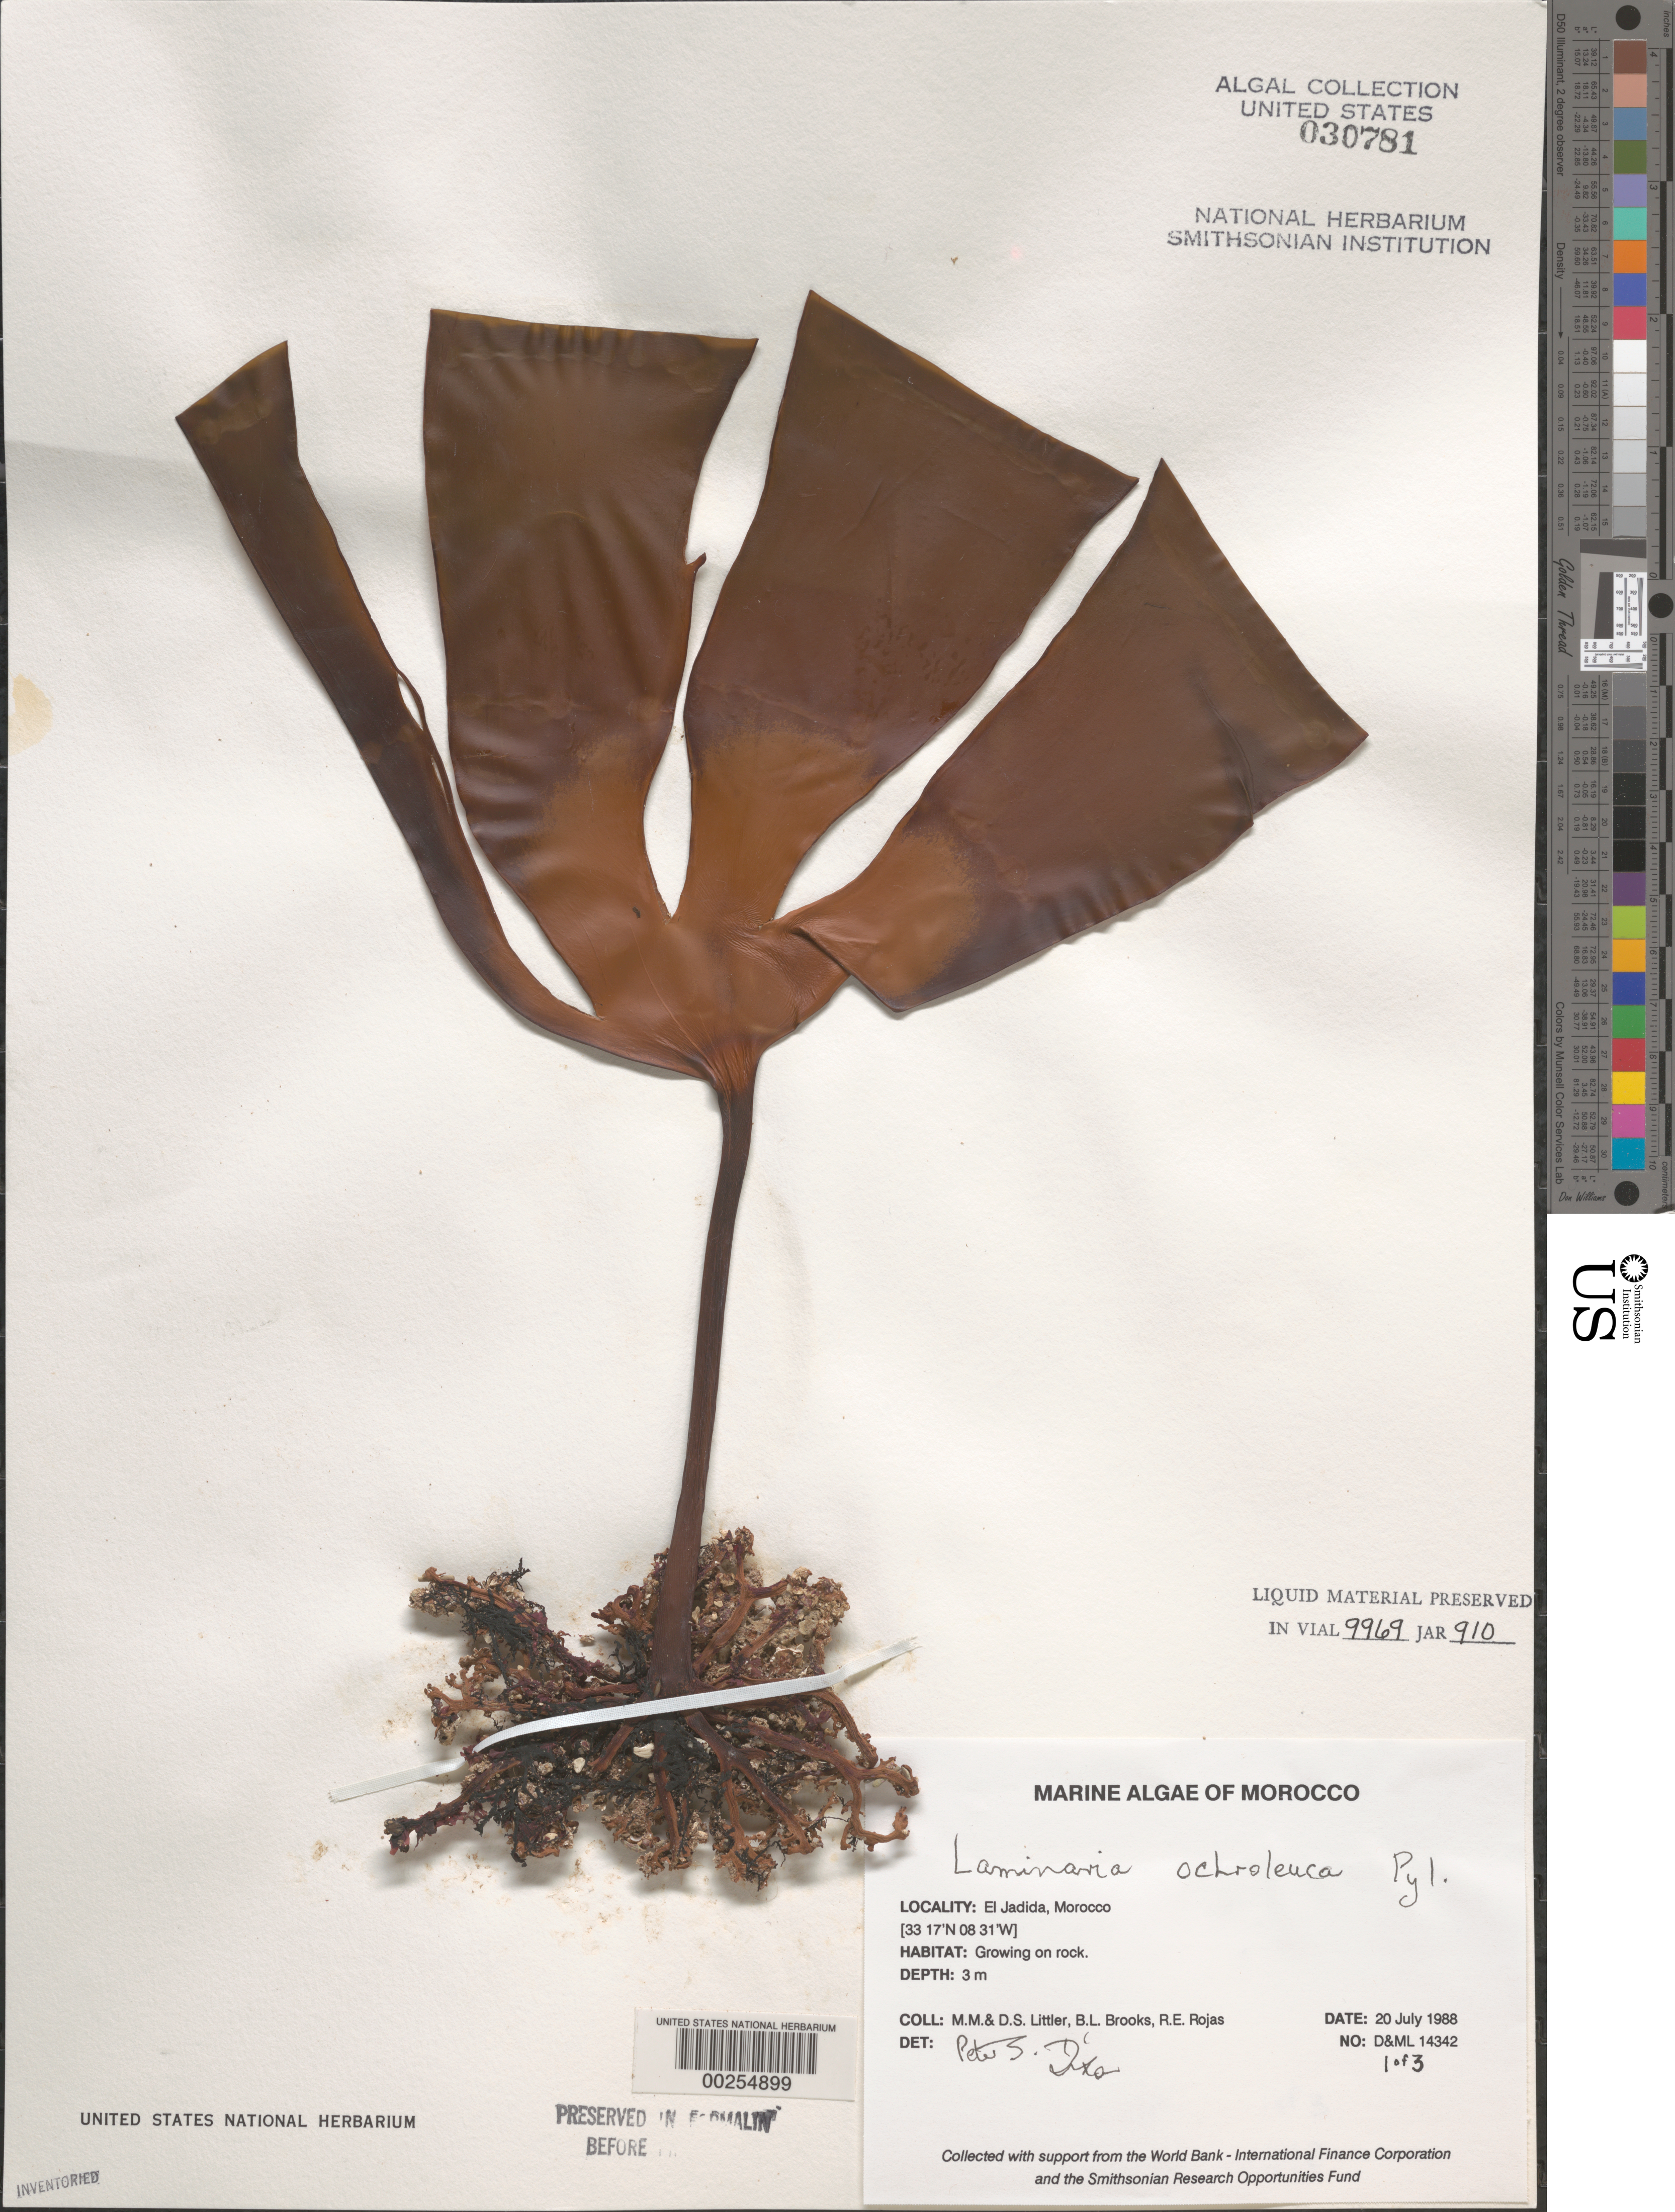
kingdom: Chromista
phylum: Ochrophyta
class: Phaeophyceae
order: Laminariales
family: Laminariaceae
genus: Laminaria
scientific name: Laminaria ochroleuca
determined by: Dixon, P. S.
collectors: M. M. Littler, D. S. Littler, B. Brooks & R. Rojas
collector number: D&ML 14342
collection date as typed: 20 Jul 1988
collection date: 1988-07-20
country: Morocco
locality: El Jadida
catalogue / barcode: US 30781